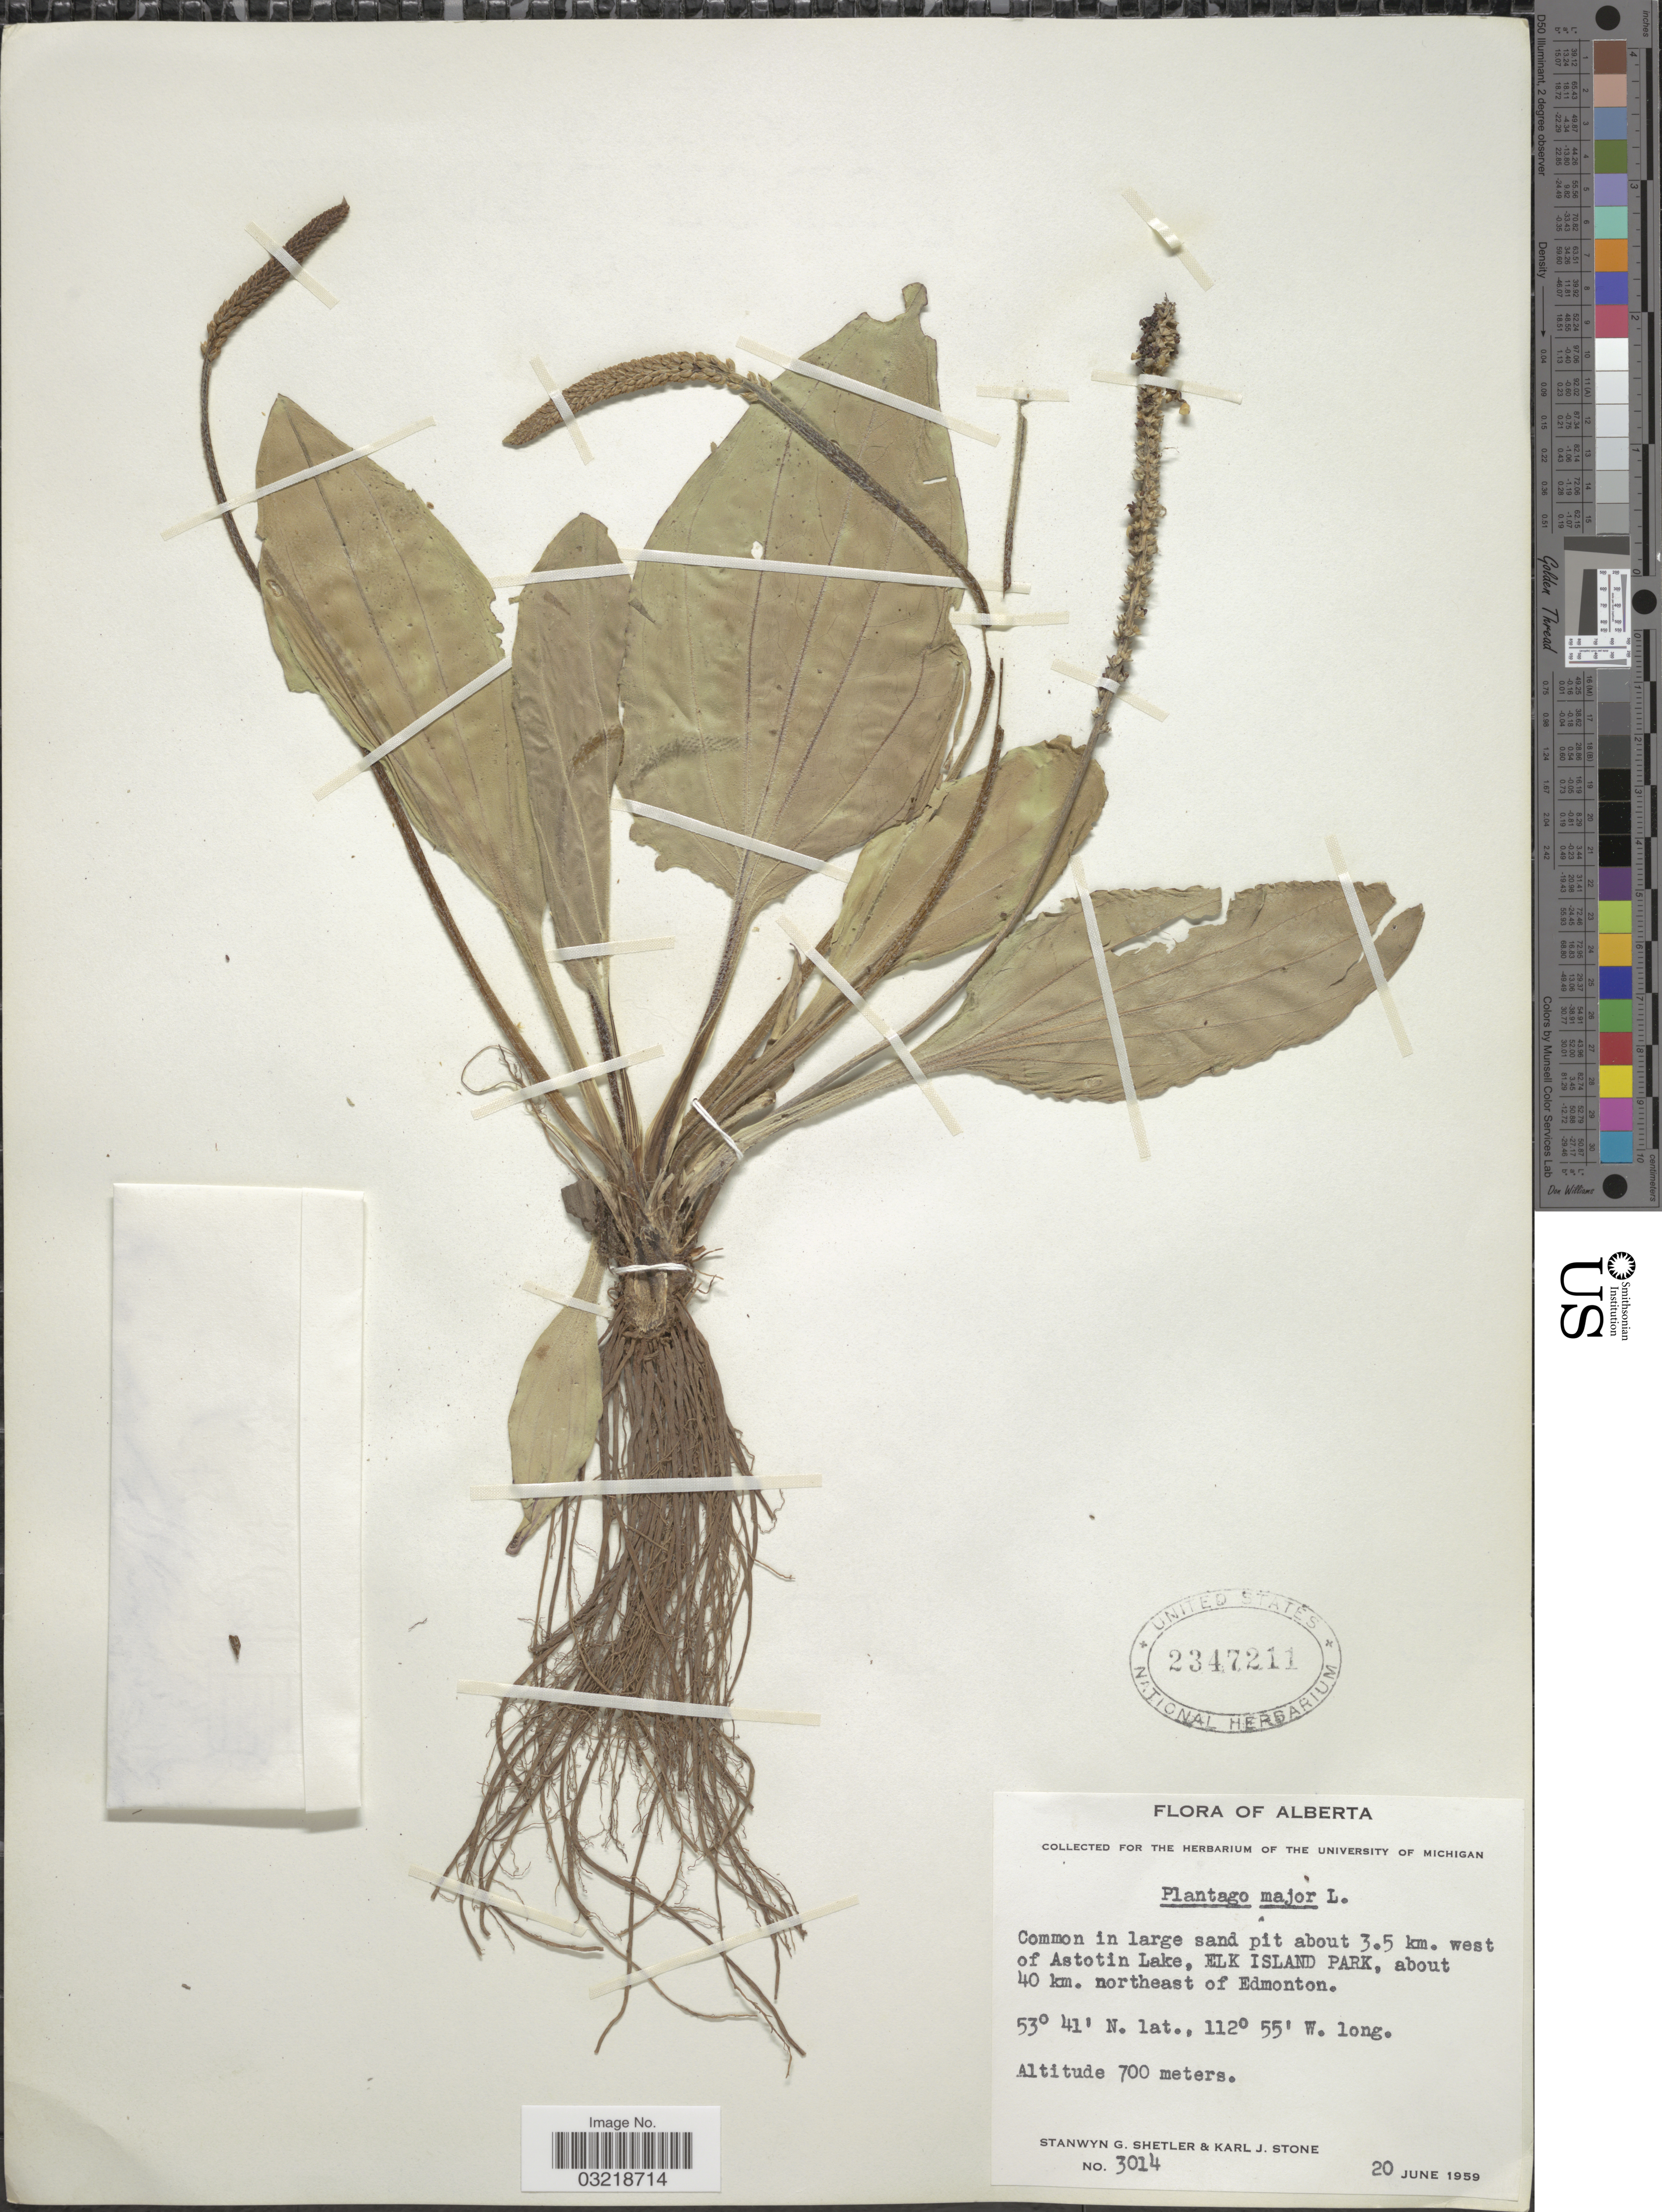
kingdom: Plantae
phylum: Tracheophyta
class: Magnoliopsida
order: Lamiales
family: Plantaginaceae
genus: Plantago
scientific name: Plantago major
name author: L.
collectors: S. Shetler & K. J. Stone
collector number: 3014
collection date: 1959-06-20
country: Canada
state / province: Alberta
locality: Common in large sand pit about 3.5 km. west of Astotin Lake, Elk Island Park, about 40 km. northeast of Edmonton.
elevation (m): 700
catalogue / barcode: US 2347211